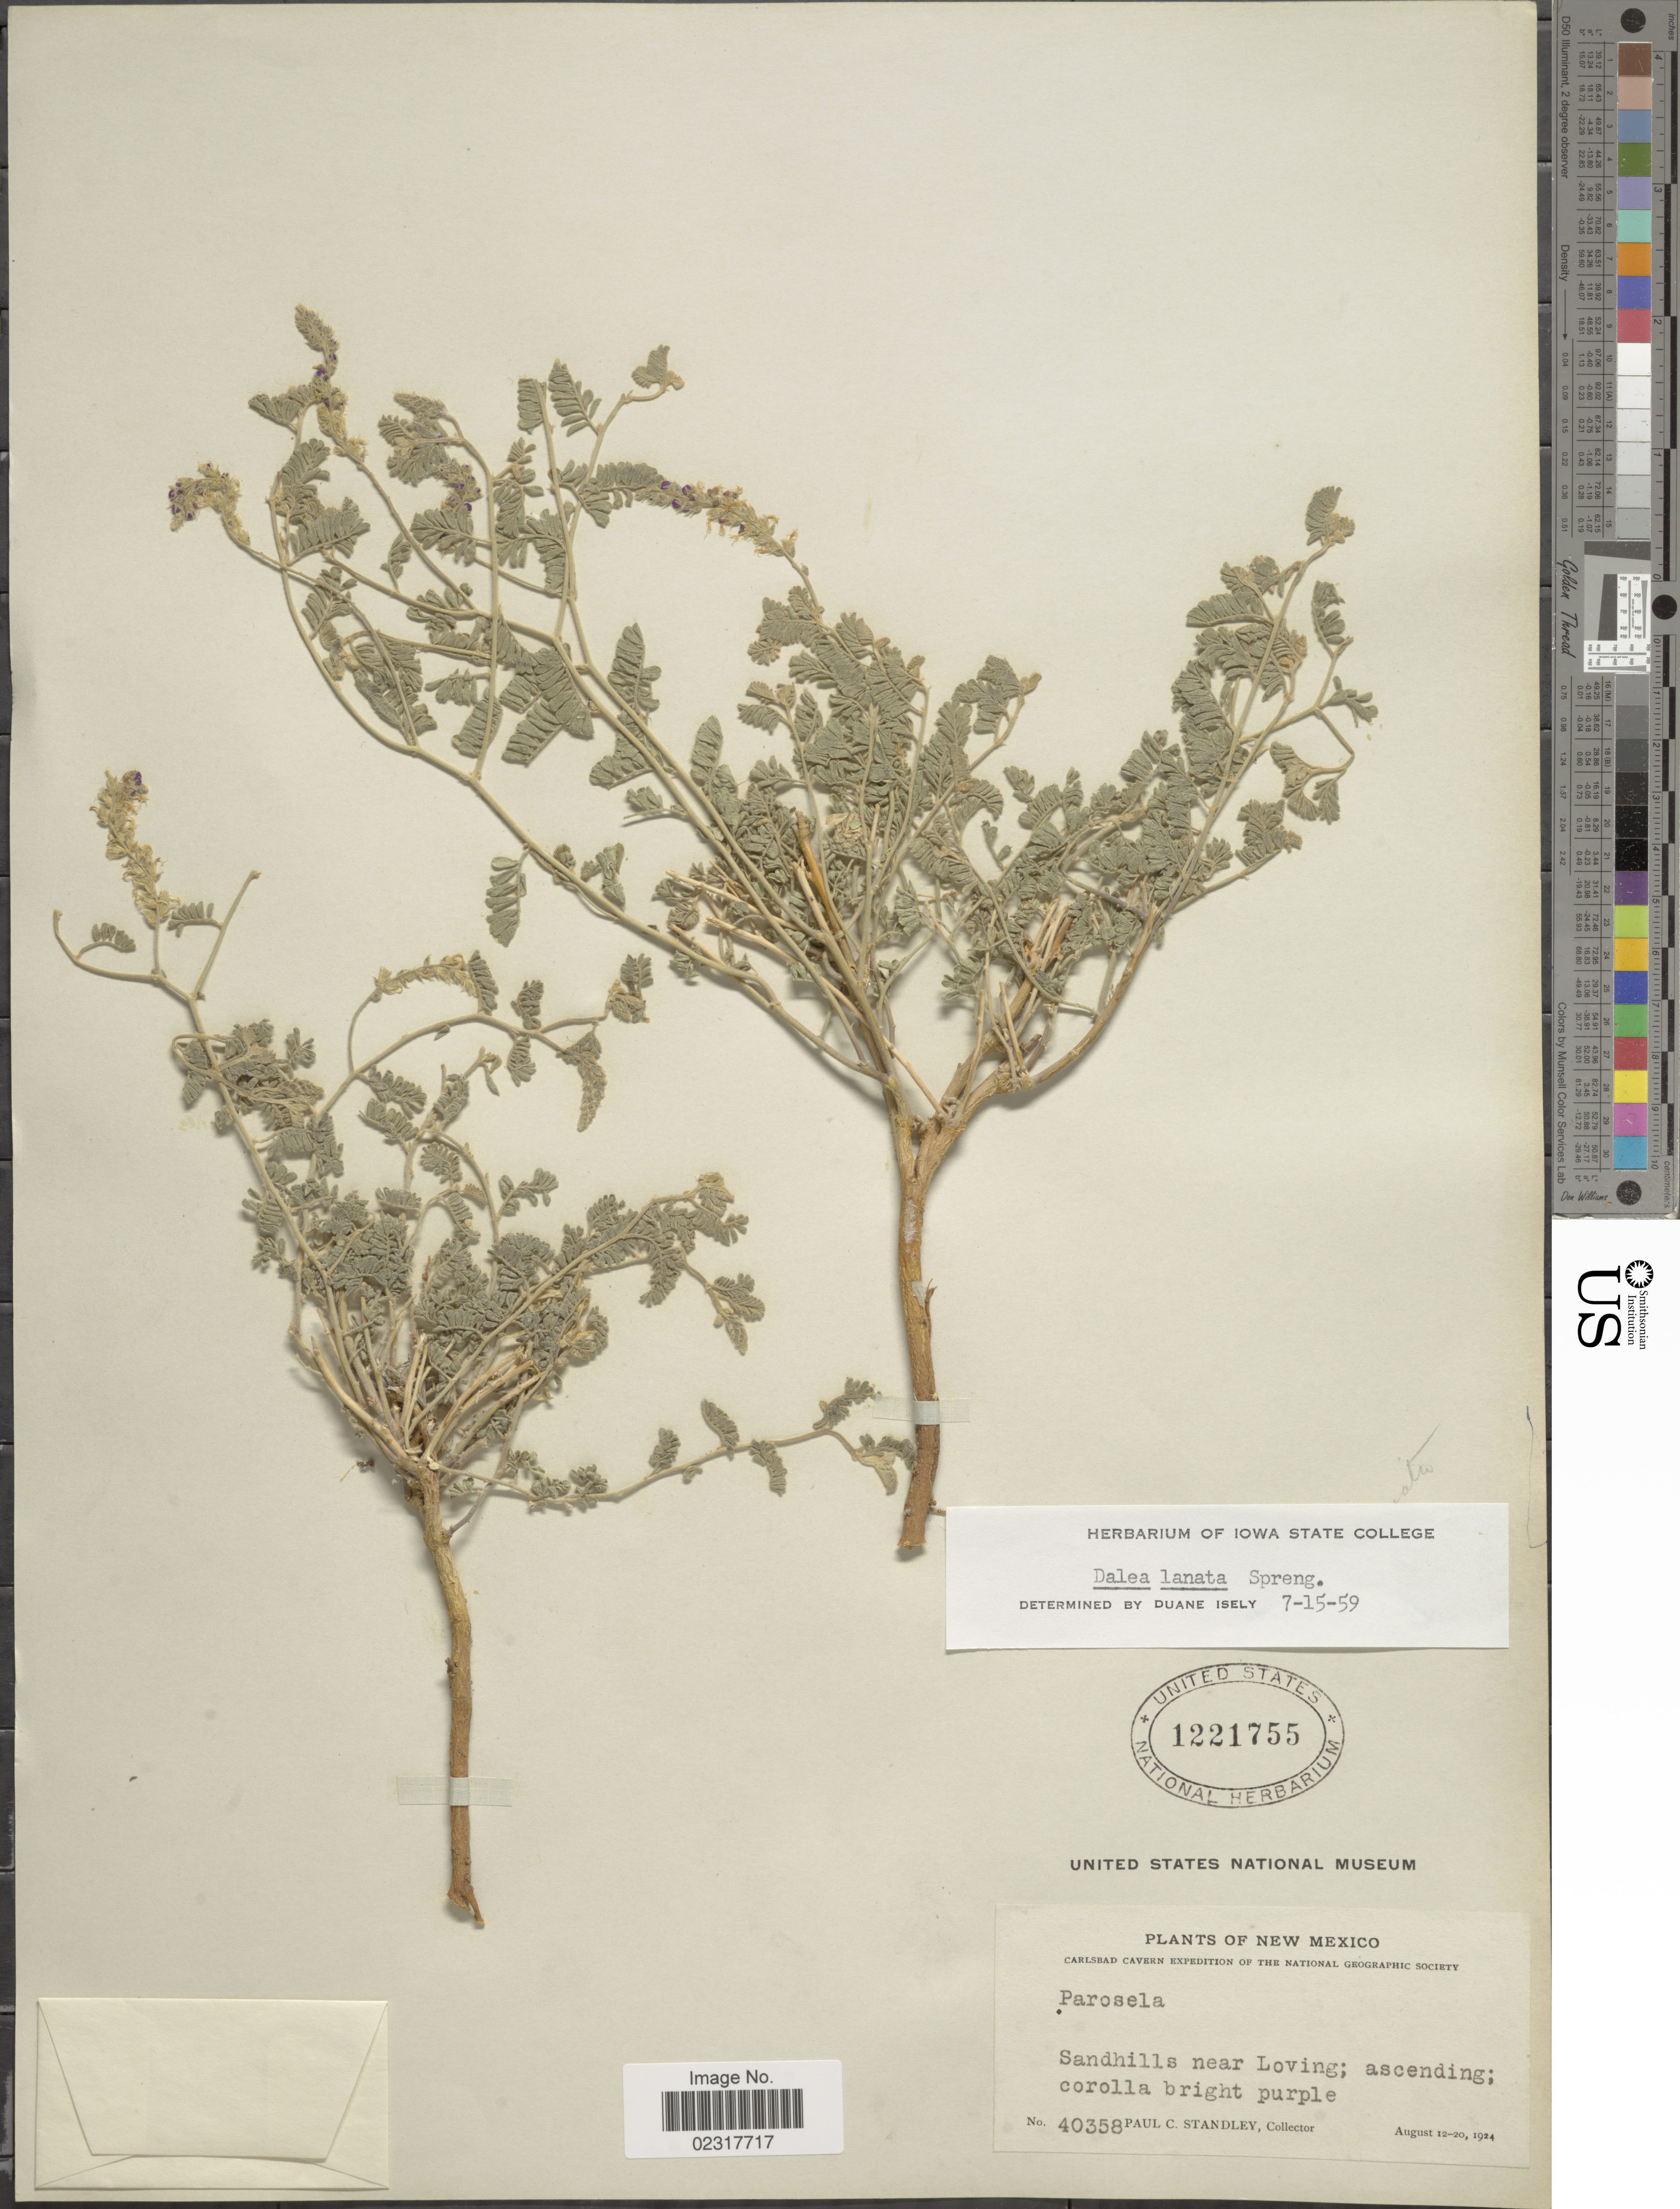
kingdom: Plantae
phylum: Tracheophyta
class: Magnoliopsida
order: Fabales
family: Fabaceae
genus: Dalea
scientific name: Dalea lanata var. terminalis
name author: (M.E. Jones) Barneby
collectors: P. C. Standley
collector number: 40358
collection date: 1924-08-12/1924-08-20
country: United States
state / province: New Mexico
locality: Sandhills near Loving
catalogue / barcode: US 1221755